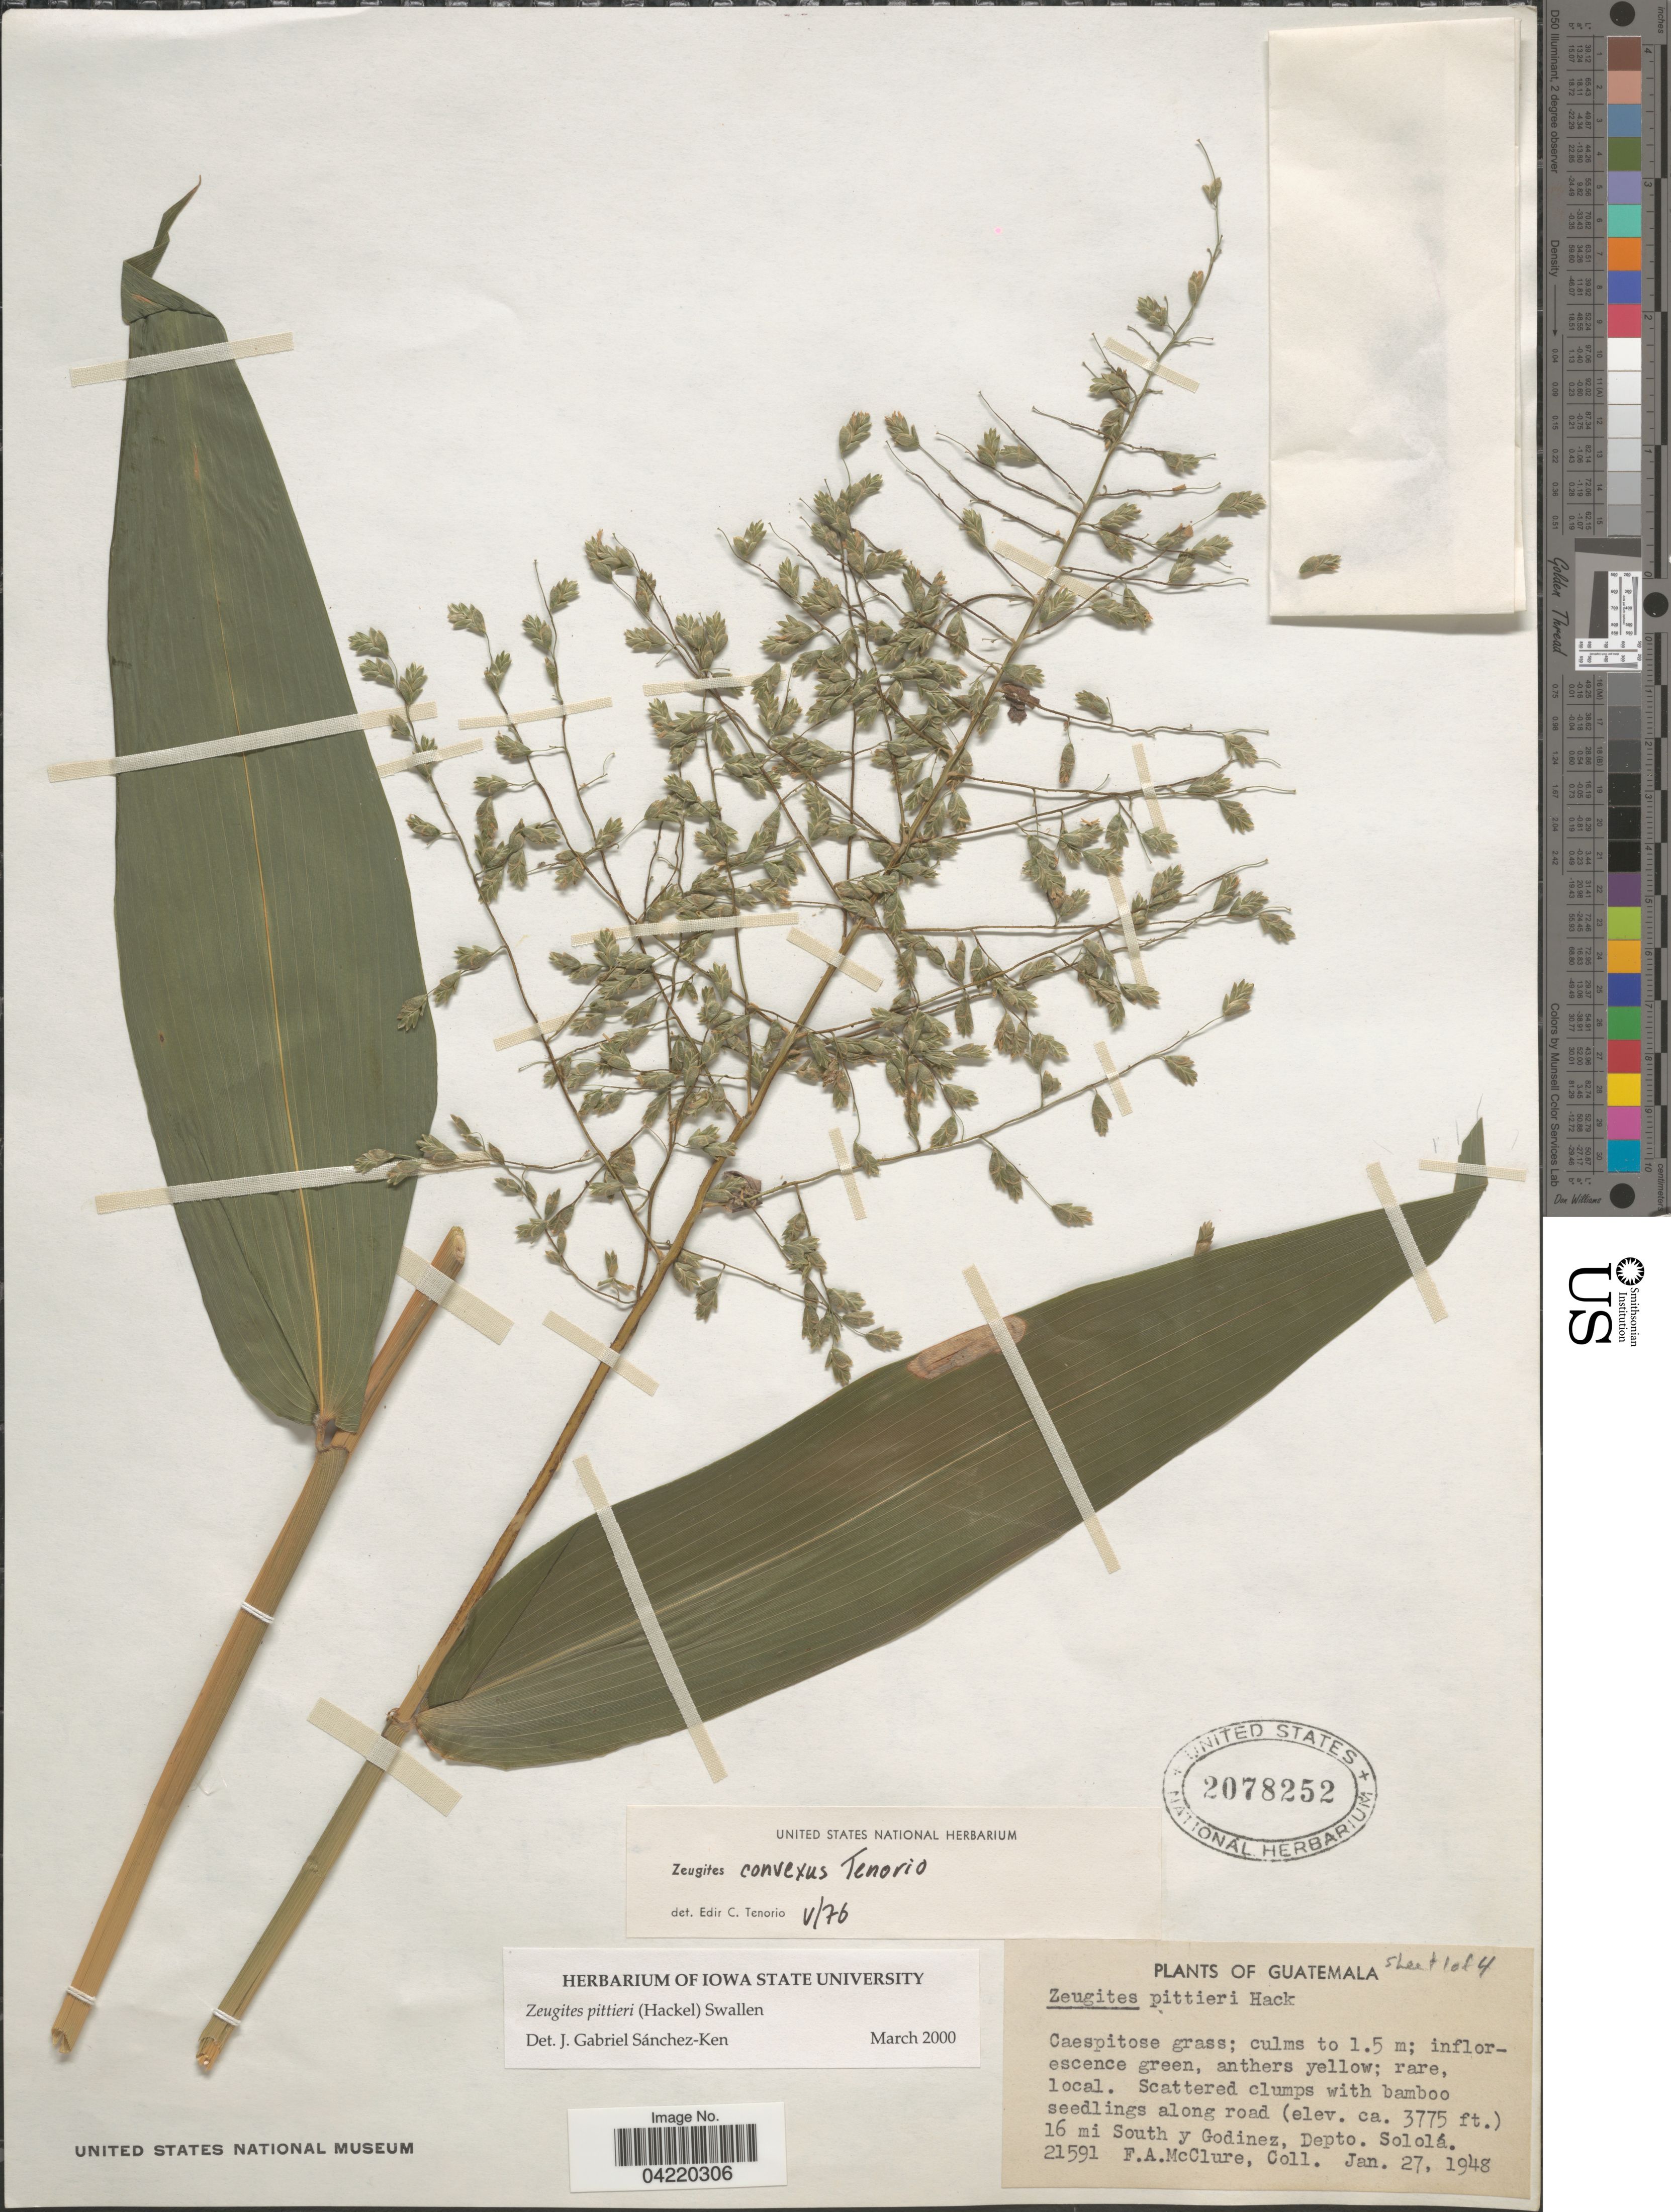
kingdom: Plantae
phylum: Tracheophyta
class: Liliopsida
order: Poales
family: Poaceae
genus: Zeugites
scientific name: Zeugites pittieri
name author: Hack.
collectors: F. A. McClure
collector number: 21591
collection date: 1948-01-27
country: Guatemala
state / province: Solola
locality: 16 mi South y Godinez, Depto. Sololá.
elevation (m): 1151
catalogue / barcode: US 2078252